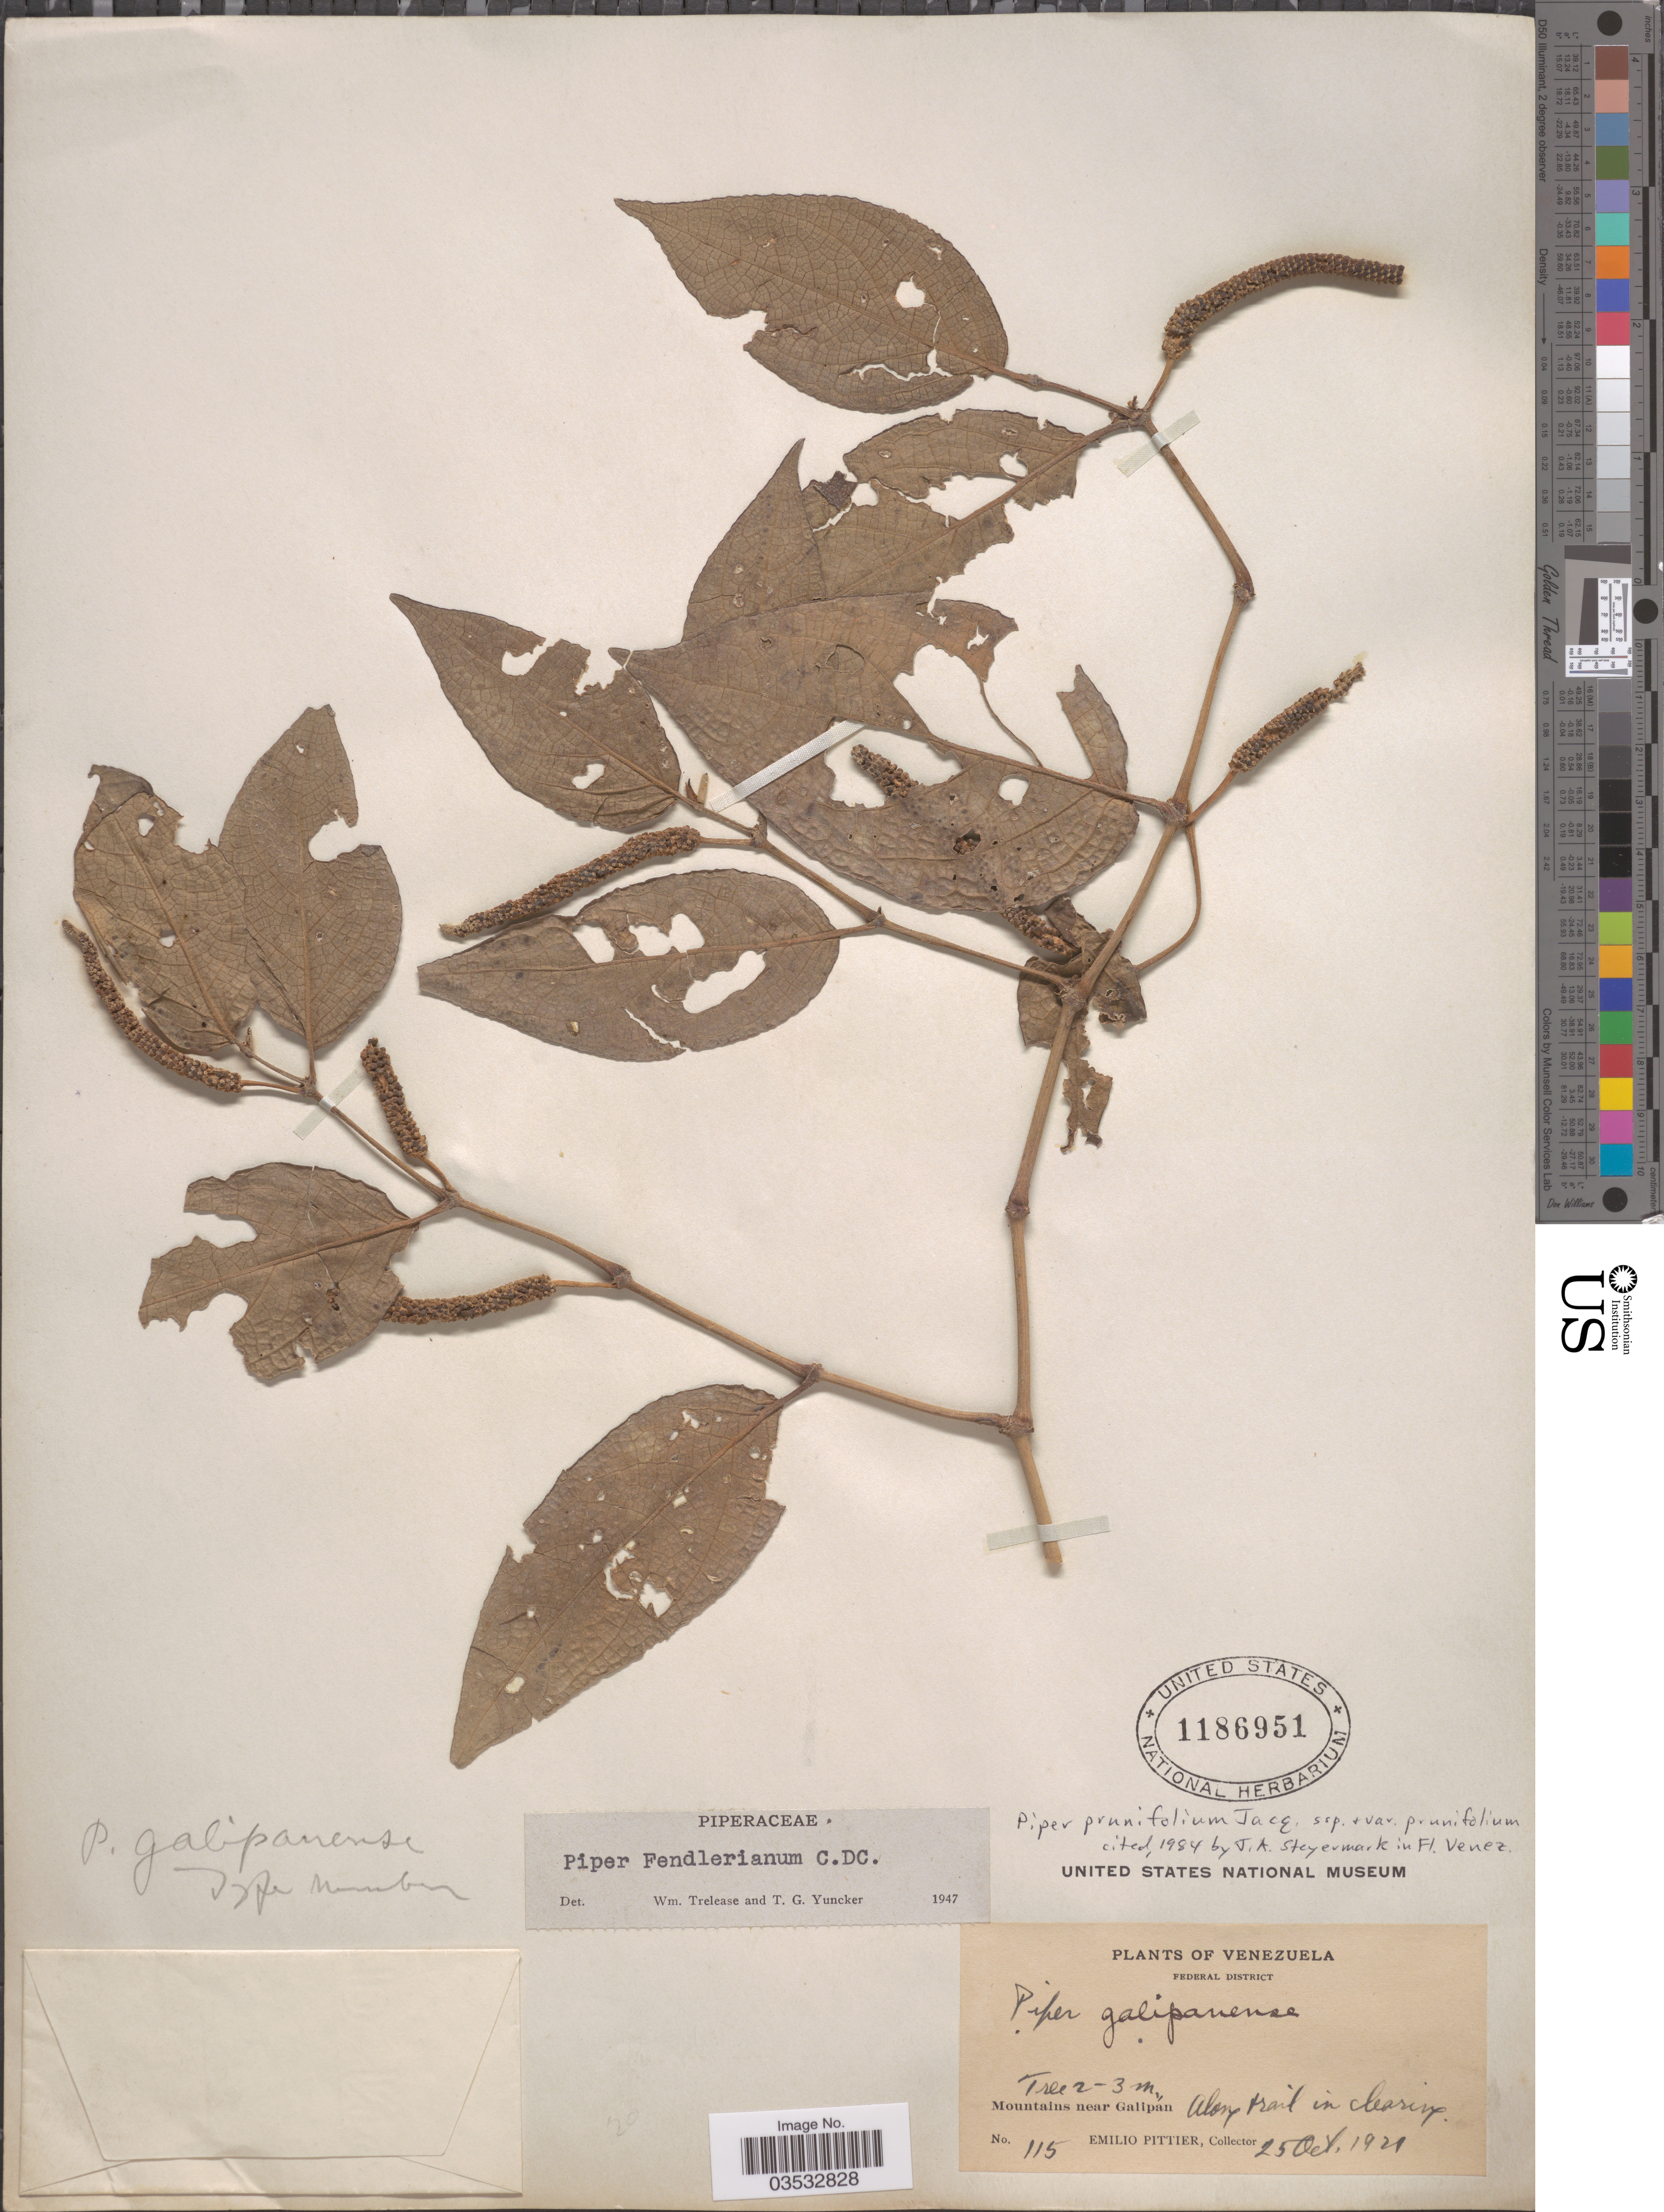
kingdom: Plantae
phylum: Tracheophyta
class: Magnoliopsida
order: Piperales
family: Piperaceae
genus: Piper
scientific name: Piper prunifolium var. prunifolium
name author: Jacq.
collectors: E. Pittier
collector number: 115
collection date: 1921-10-25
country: Venezuela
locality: Federal District. Mountains near Galipan.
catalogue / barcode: US 1186951